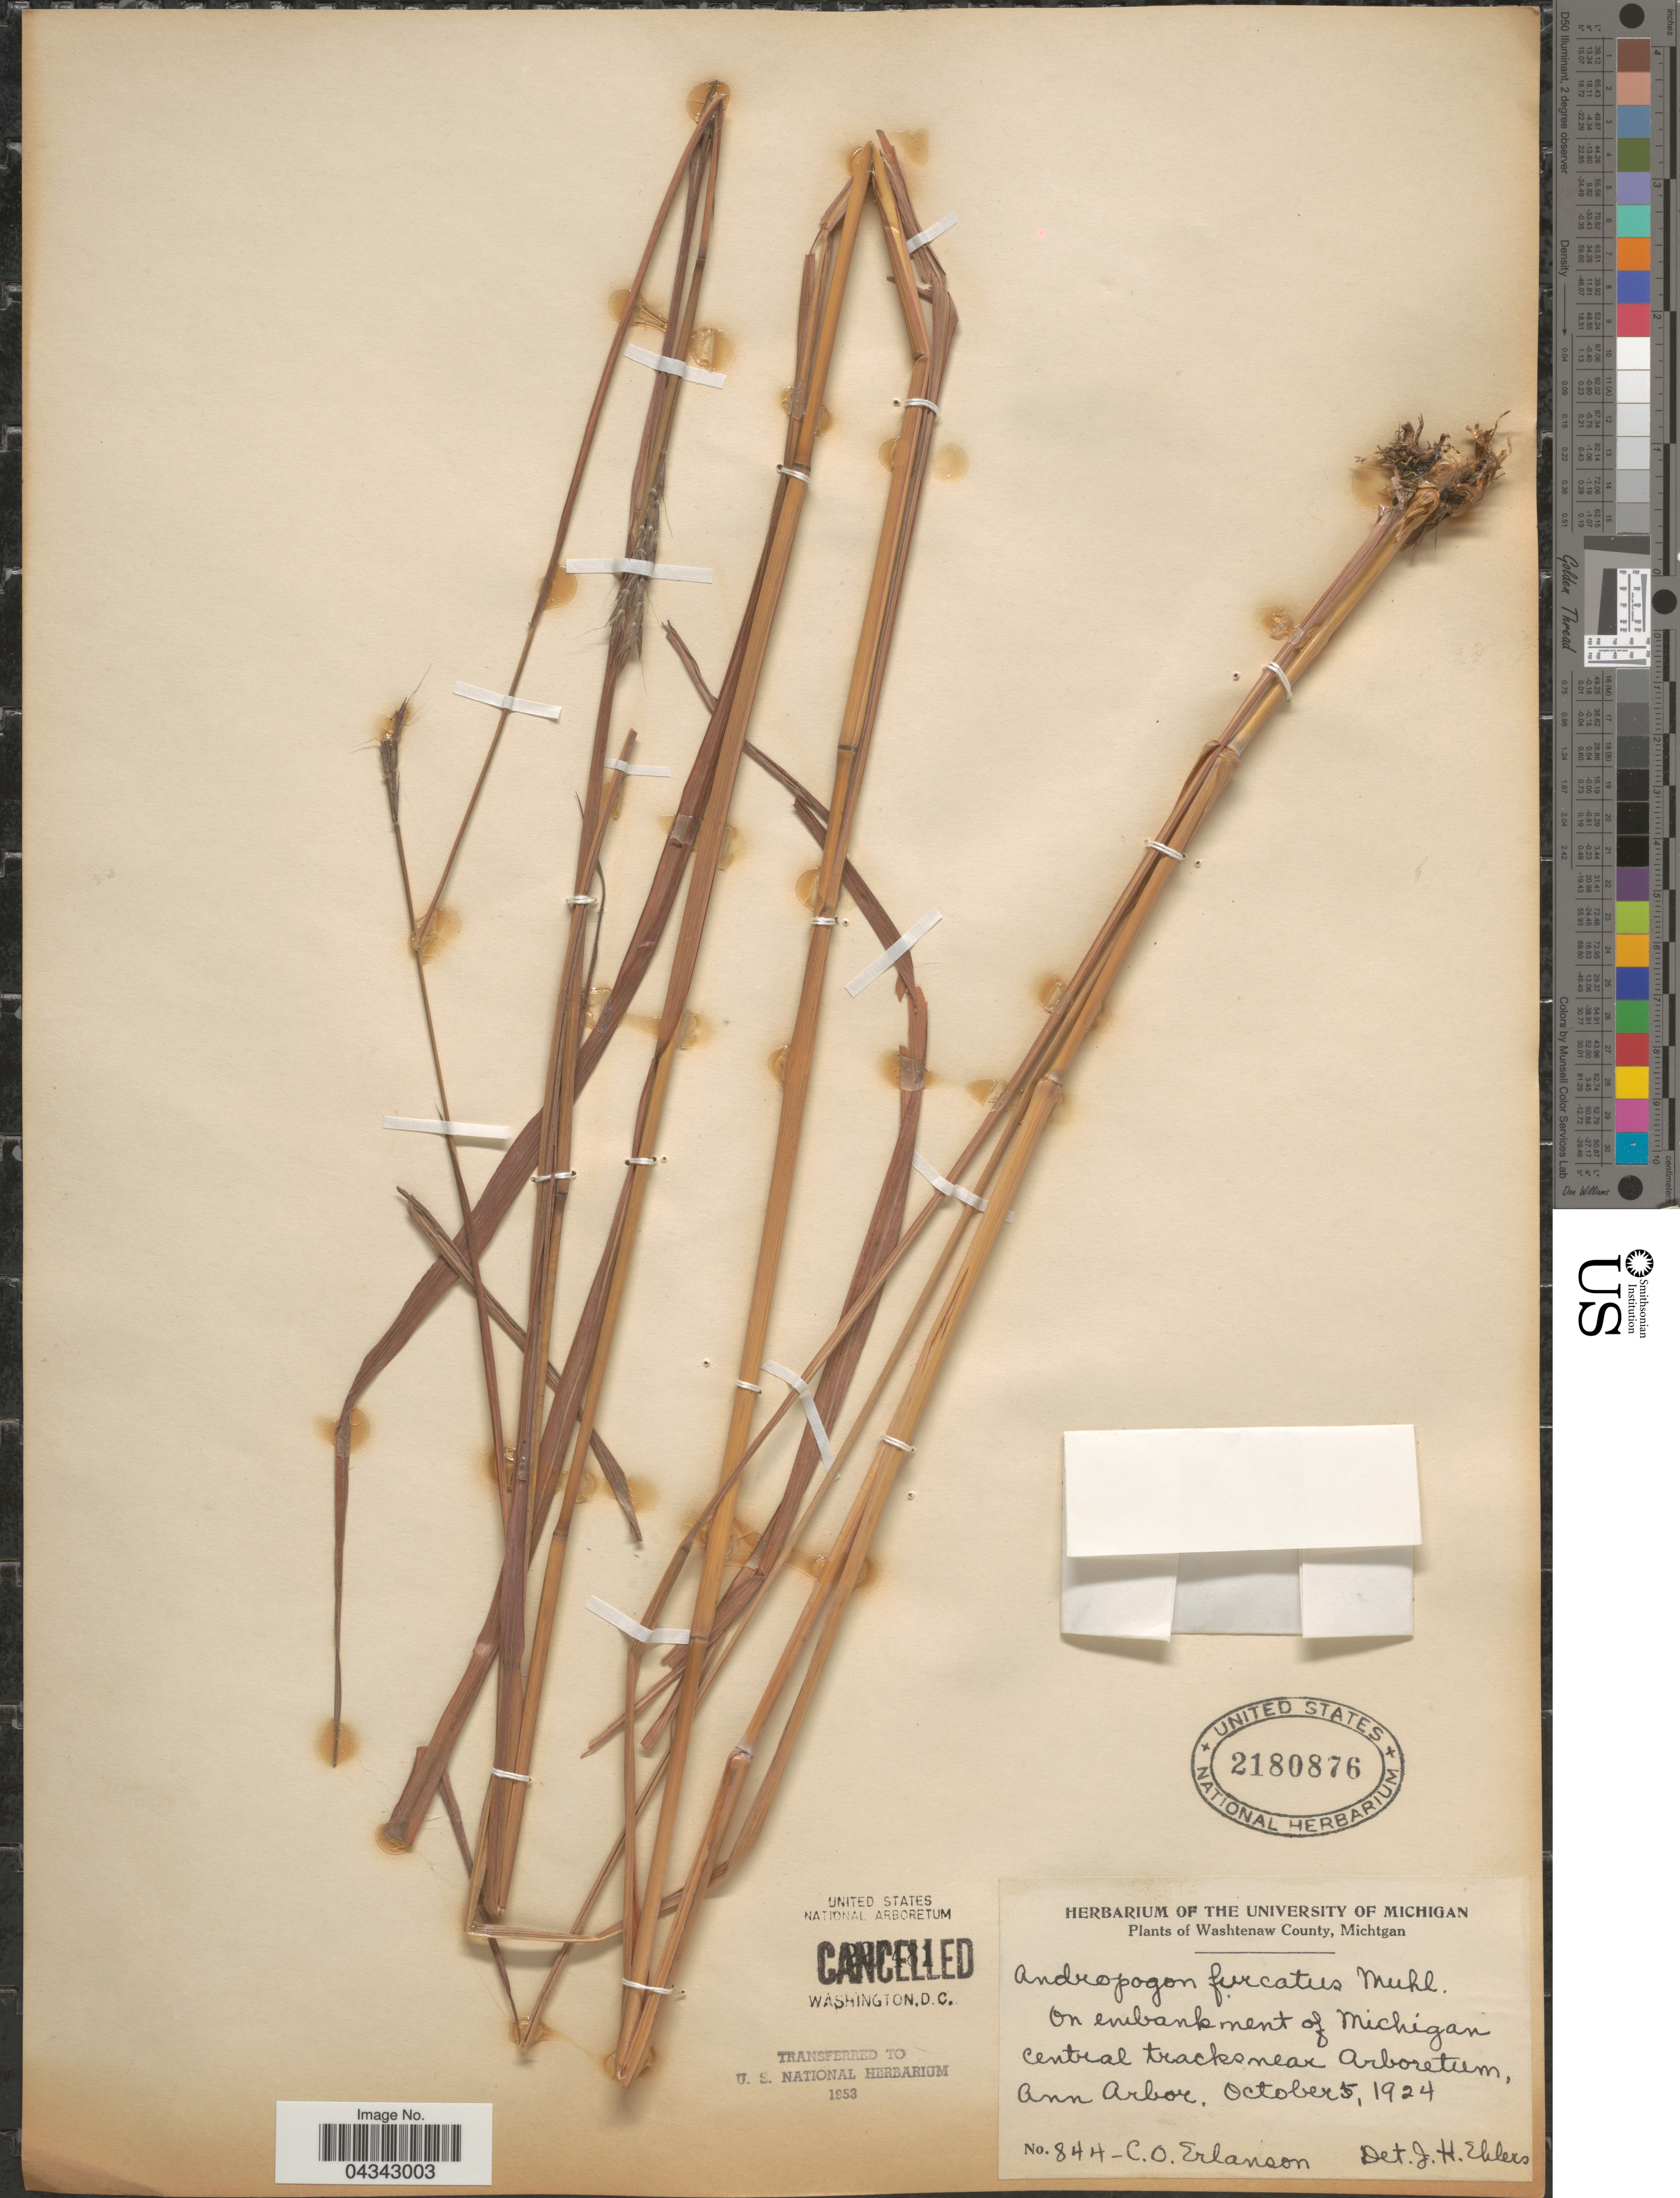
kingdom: Plantae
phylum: Tracheophyta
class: Liliopsida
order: Poales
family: Poaceae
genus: Andropogon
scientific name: Andropogon gerardii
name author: Vitman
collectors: C. O. Erlanson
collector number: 844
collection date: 1924-10-05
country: United States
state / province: Michigan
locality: Washtenaw County. On embankment of Michigan Central tracks near Arboretum, Ann Arbor.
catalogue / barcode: US 2180876